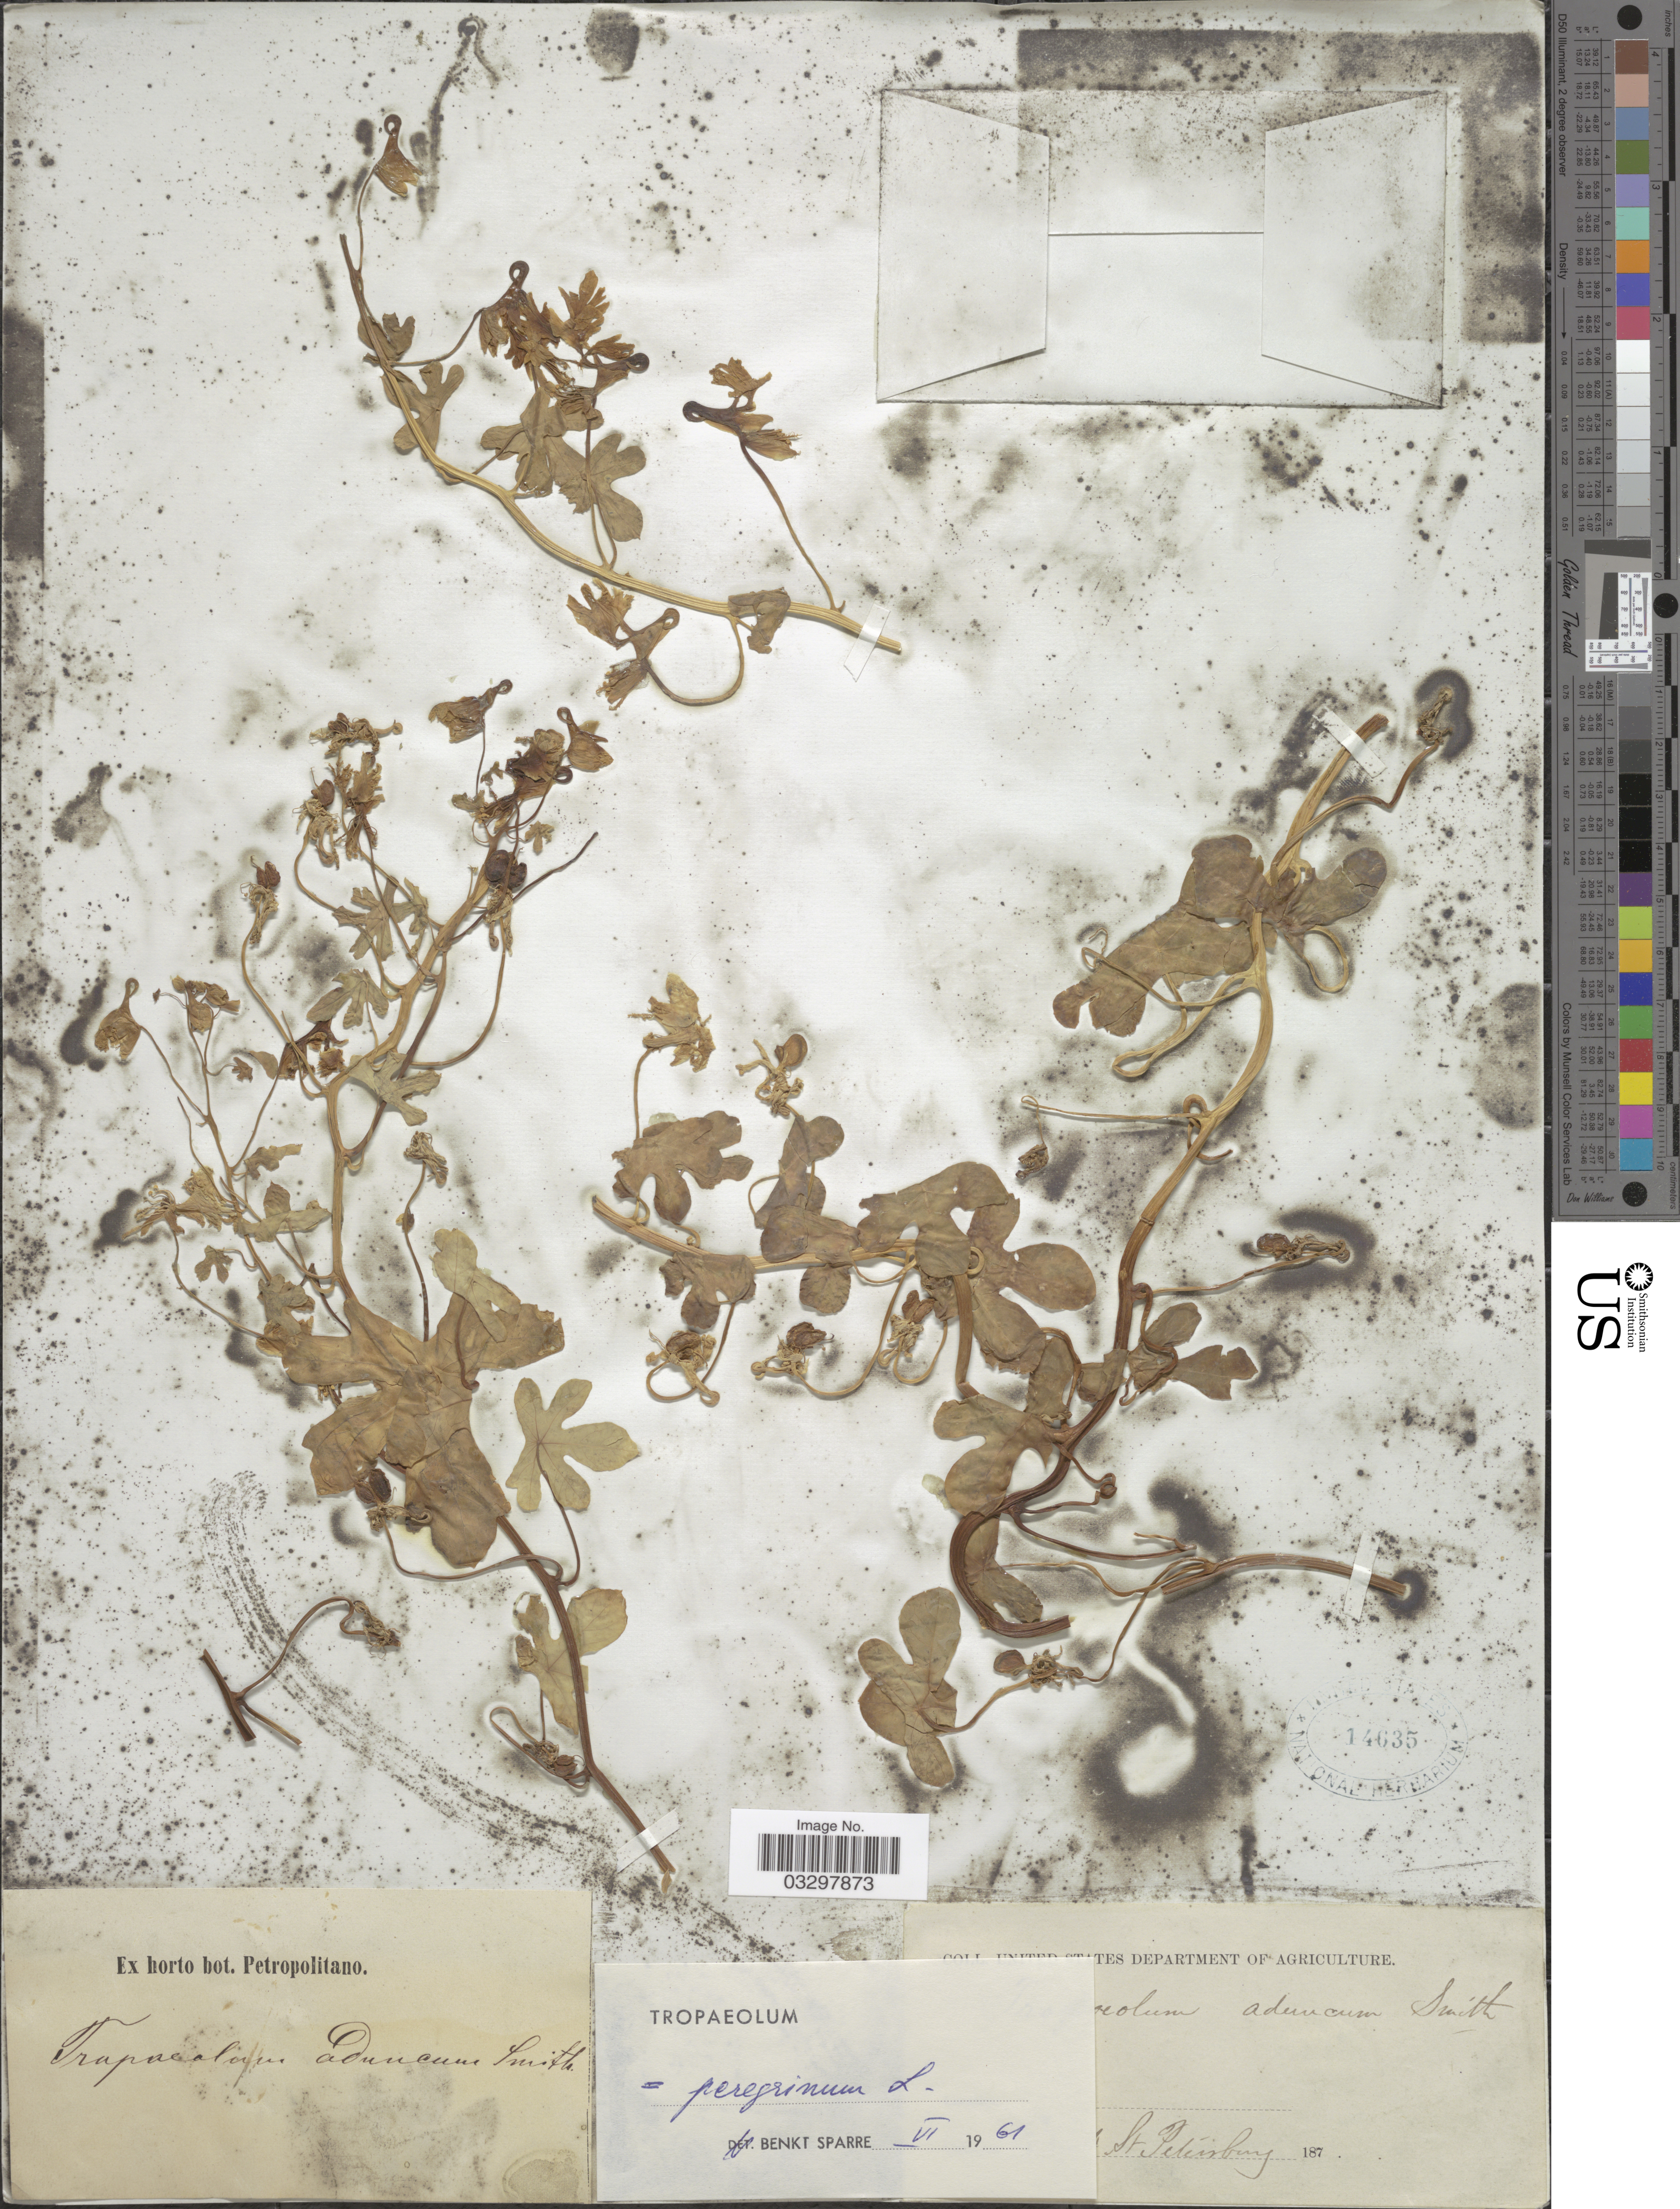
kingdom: Plantae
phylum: Tracheophyta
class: Magnoliopsida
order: Brassicales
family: Tropaeolaceae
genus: Tropaeolum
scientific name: Tropaeolum peregrinum var. peregrinum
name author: L.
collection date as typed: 187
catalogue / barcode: US 14635